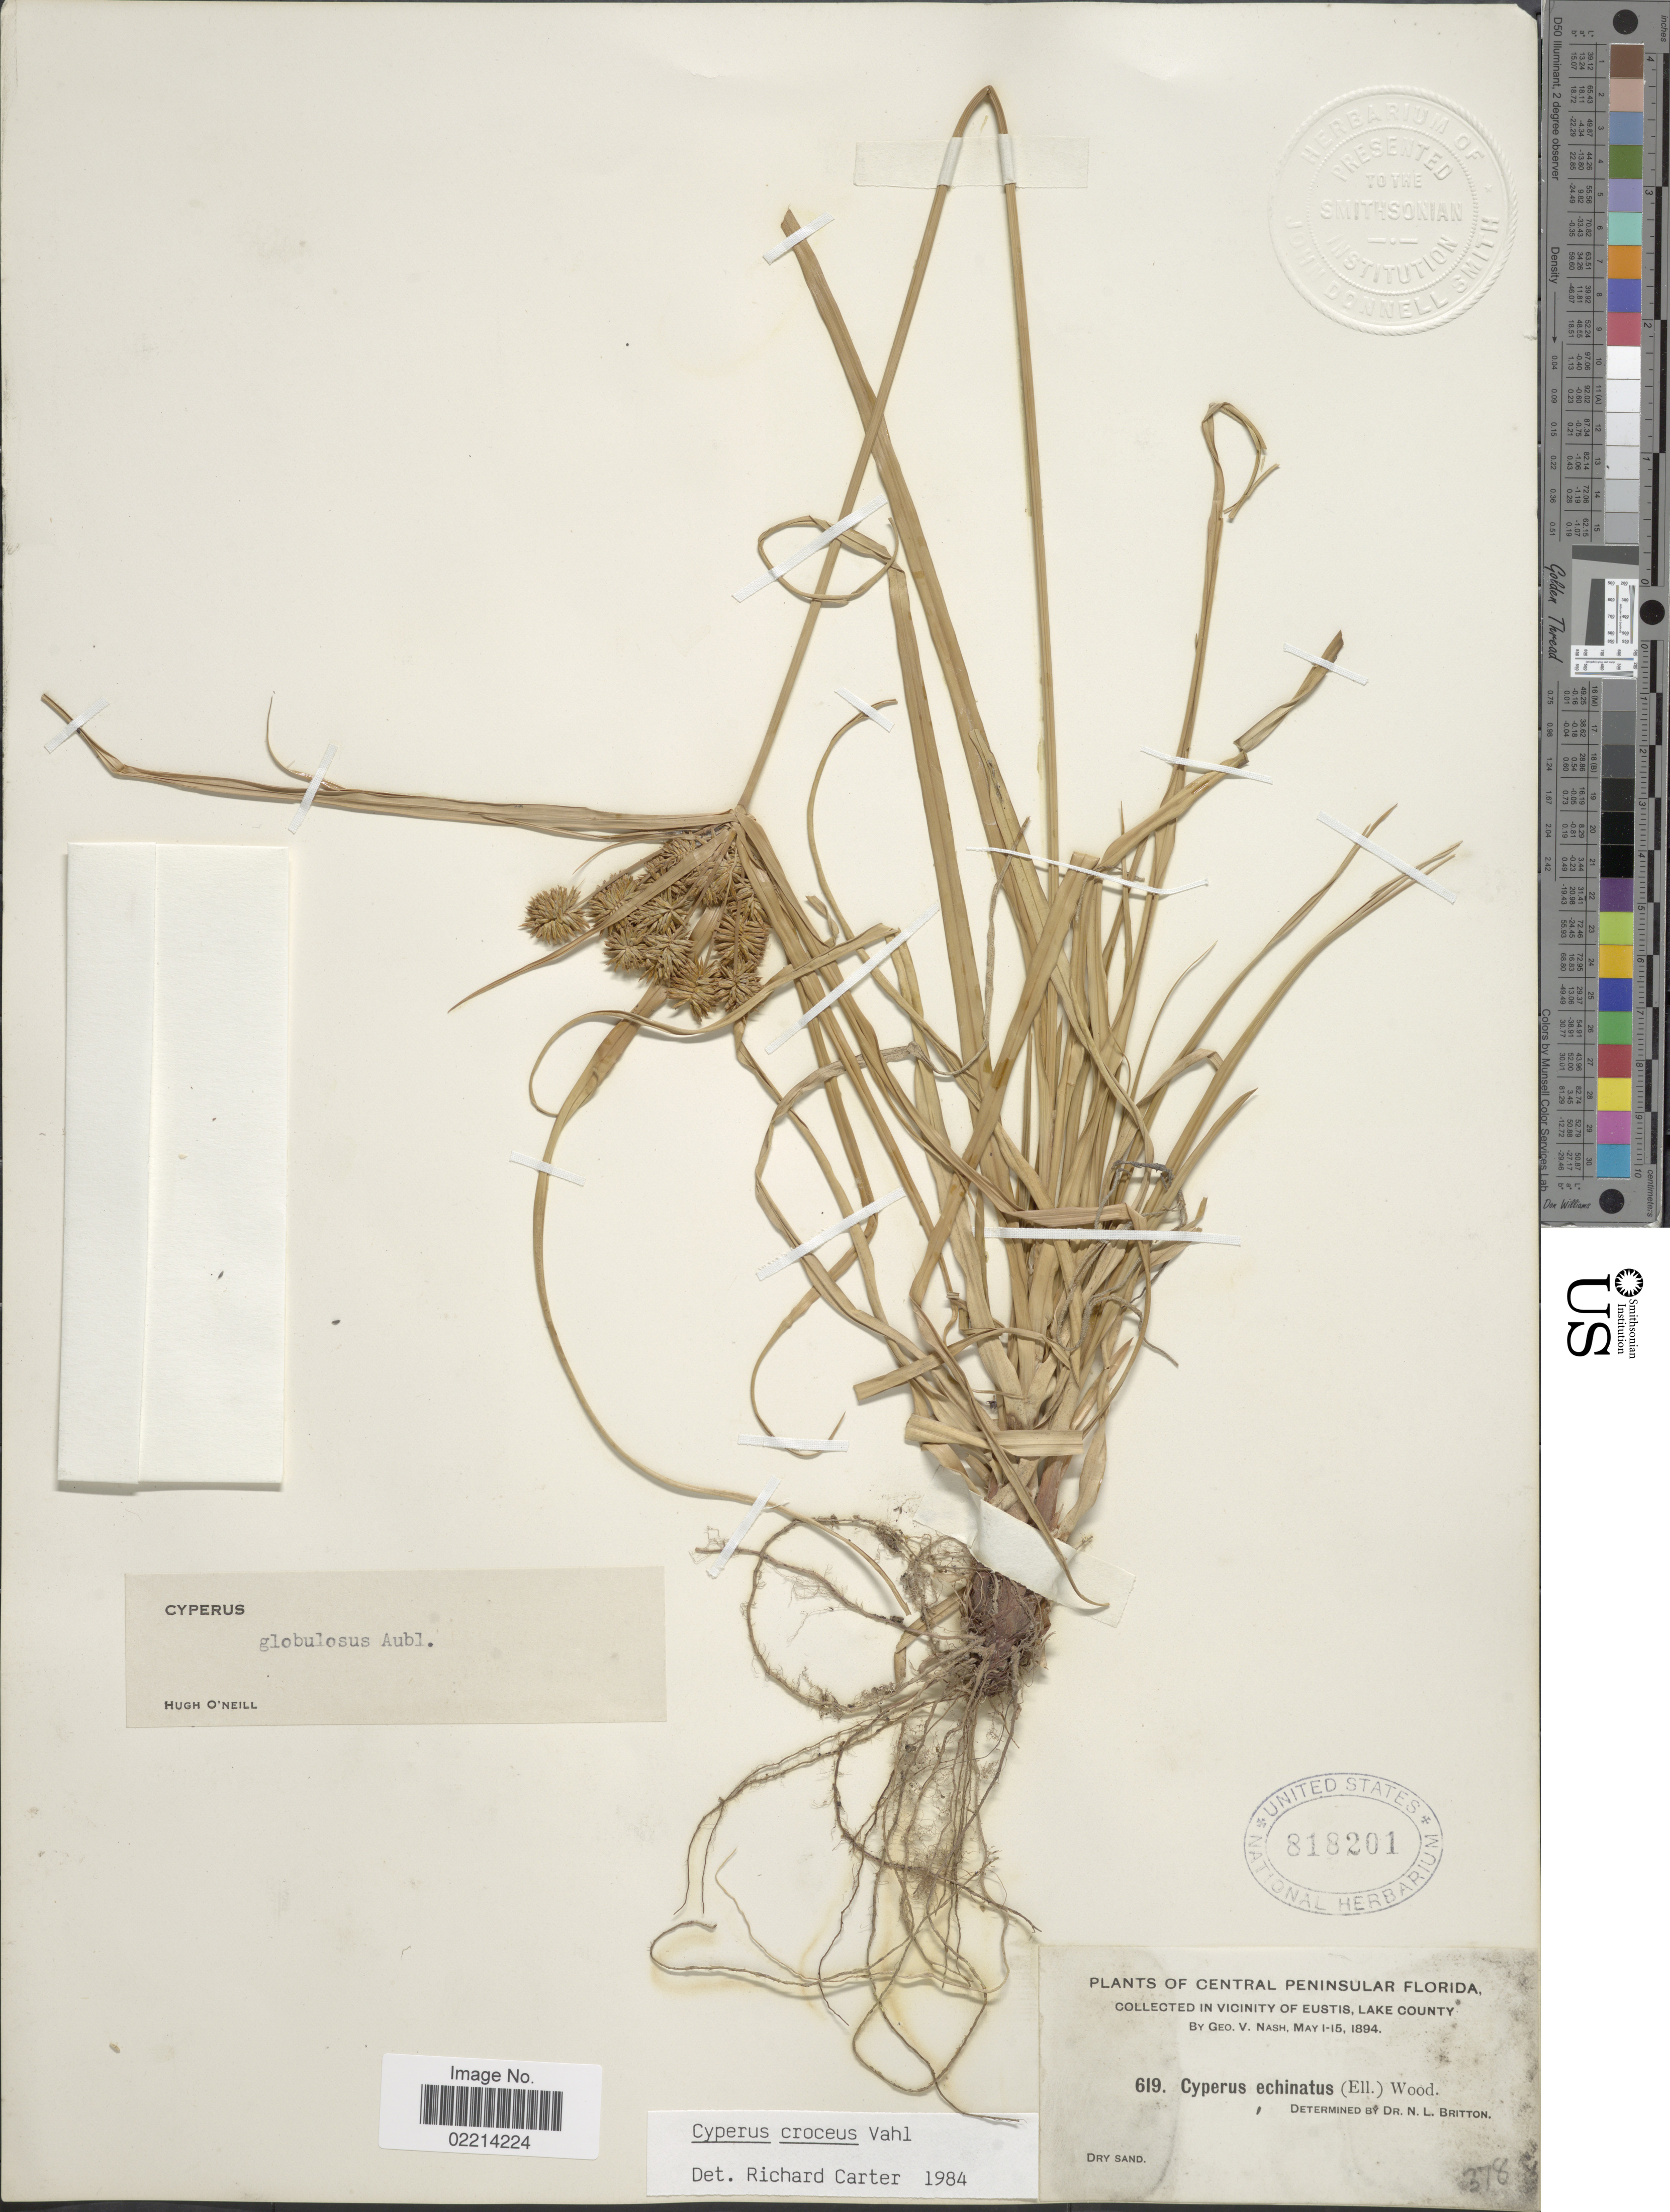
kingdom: Plantae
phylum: Tracheophyta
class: Liliopsida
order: Poales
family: Cyperaceae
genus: Cyperus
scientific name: Cyperus croceus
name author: Vahl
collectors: G. V. Nash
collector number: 619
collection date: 1894-05-01/1894-05-15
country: United States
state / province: Florida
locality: Central Peninsula Florida, In Vicinity of Eustis, Lake County, Dry sand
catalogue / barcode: US 818201